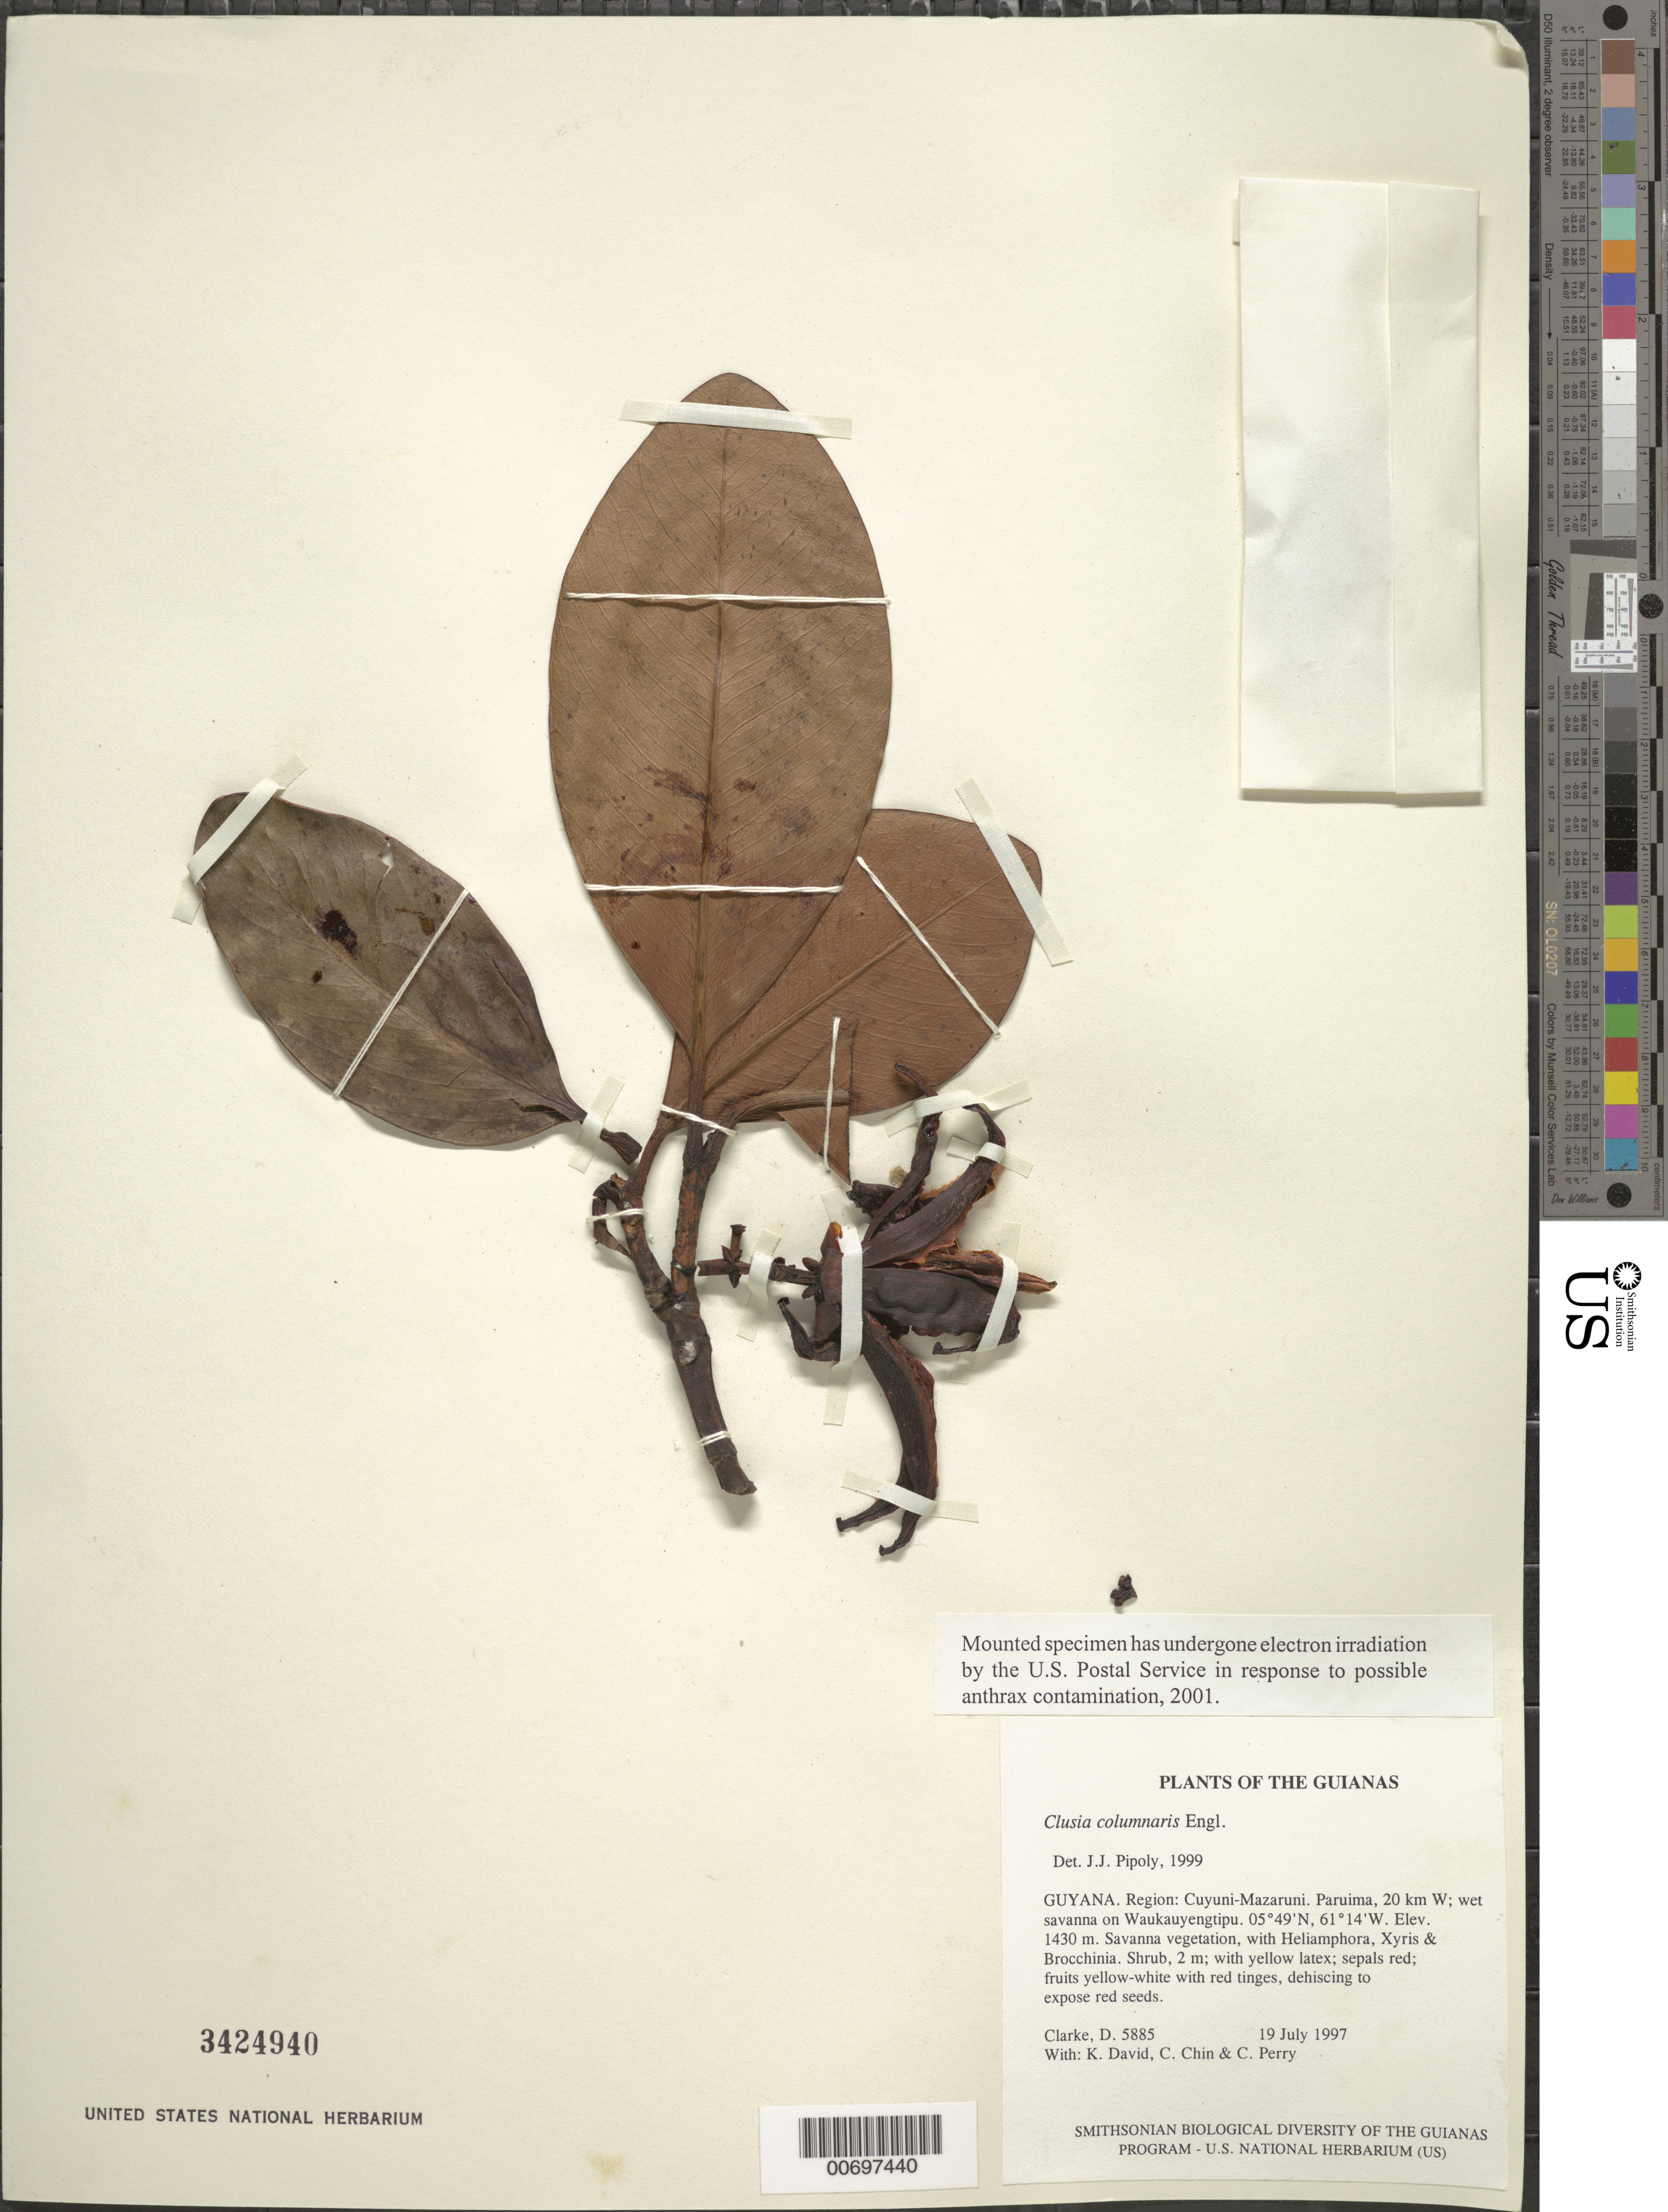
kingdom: Plantae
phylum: Tracheophyta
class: Magnoliopsida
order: Malpighiales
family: Clusiaceae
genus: Clusia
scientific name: Clusia columnaris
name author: Engl.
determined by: Pipoly, J. J., III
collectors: H. D. Clarke, K. David, C. Chin & C. Perry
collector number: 5885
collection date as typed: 19 July 1997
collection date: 1997-07-19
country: Guyana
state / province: Cuyuni-Mazaruni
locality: Paruima, 20 km W; wet savanna on Waukauyengtipu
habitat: Savanna vegetation, with Heliamphora, Xyris & Brocchinia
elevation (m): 1430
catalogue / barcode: US 3424940